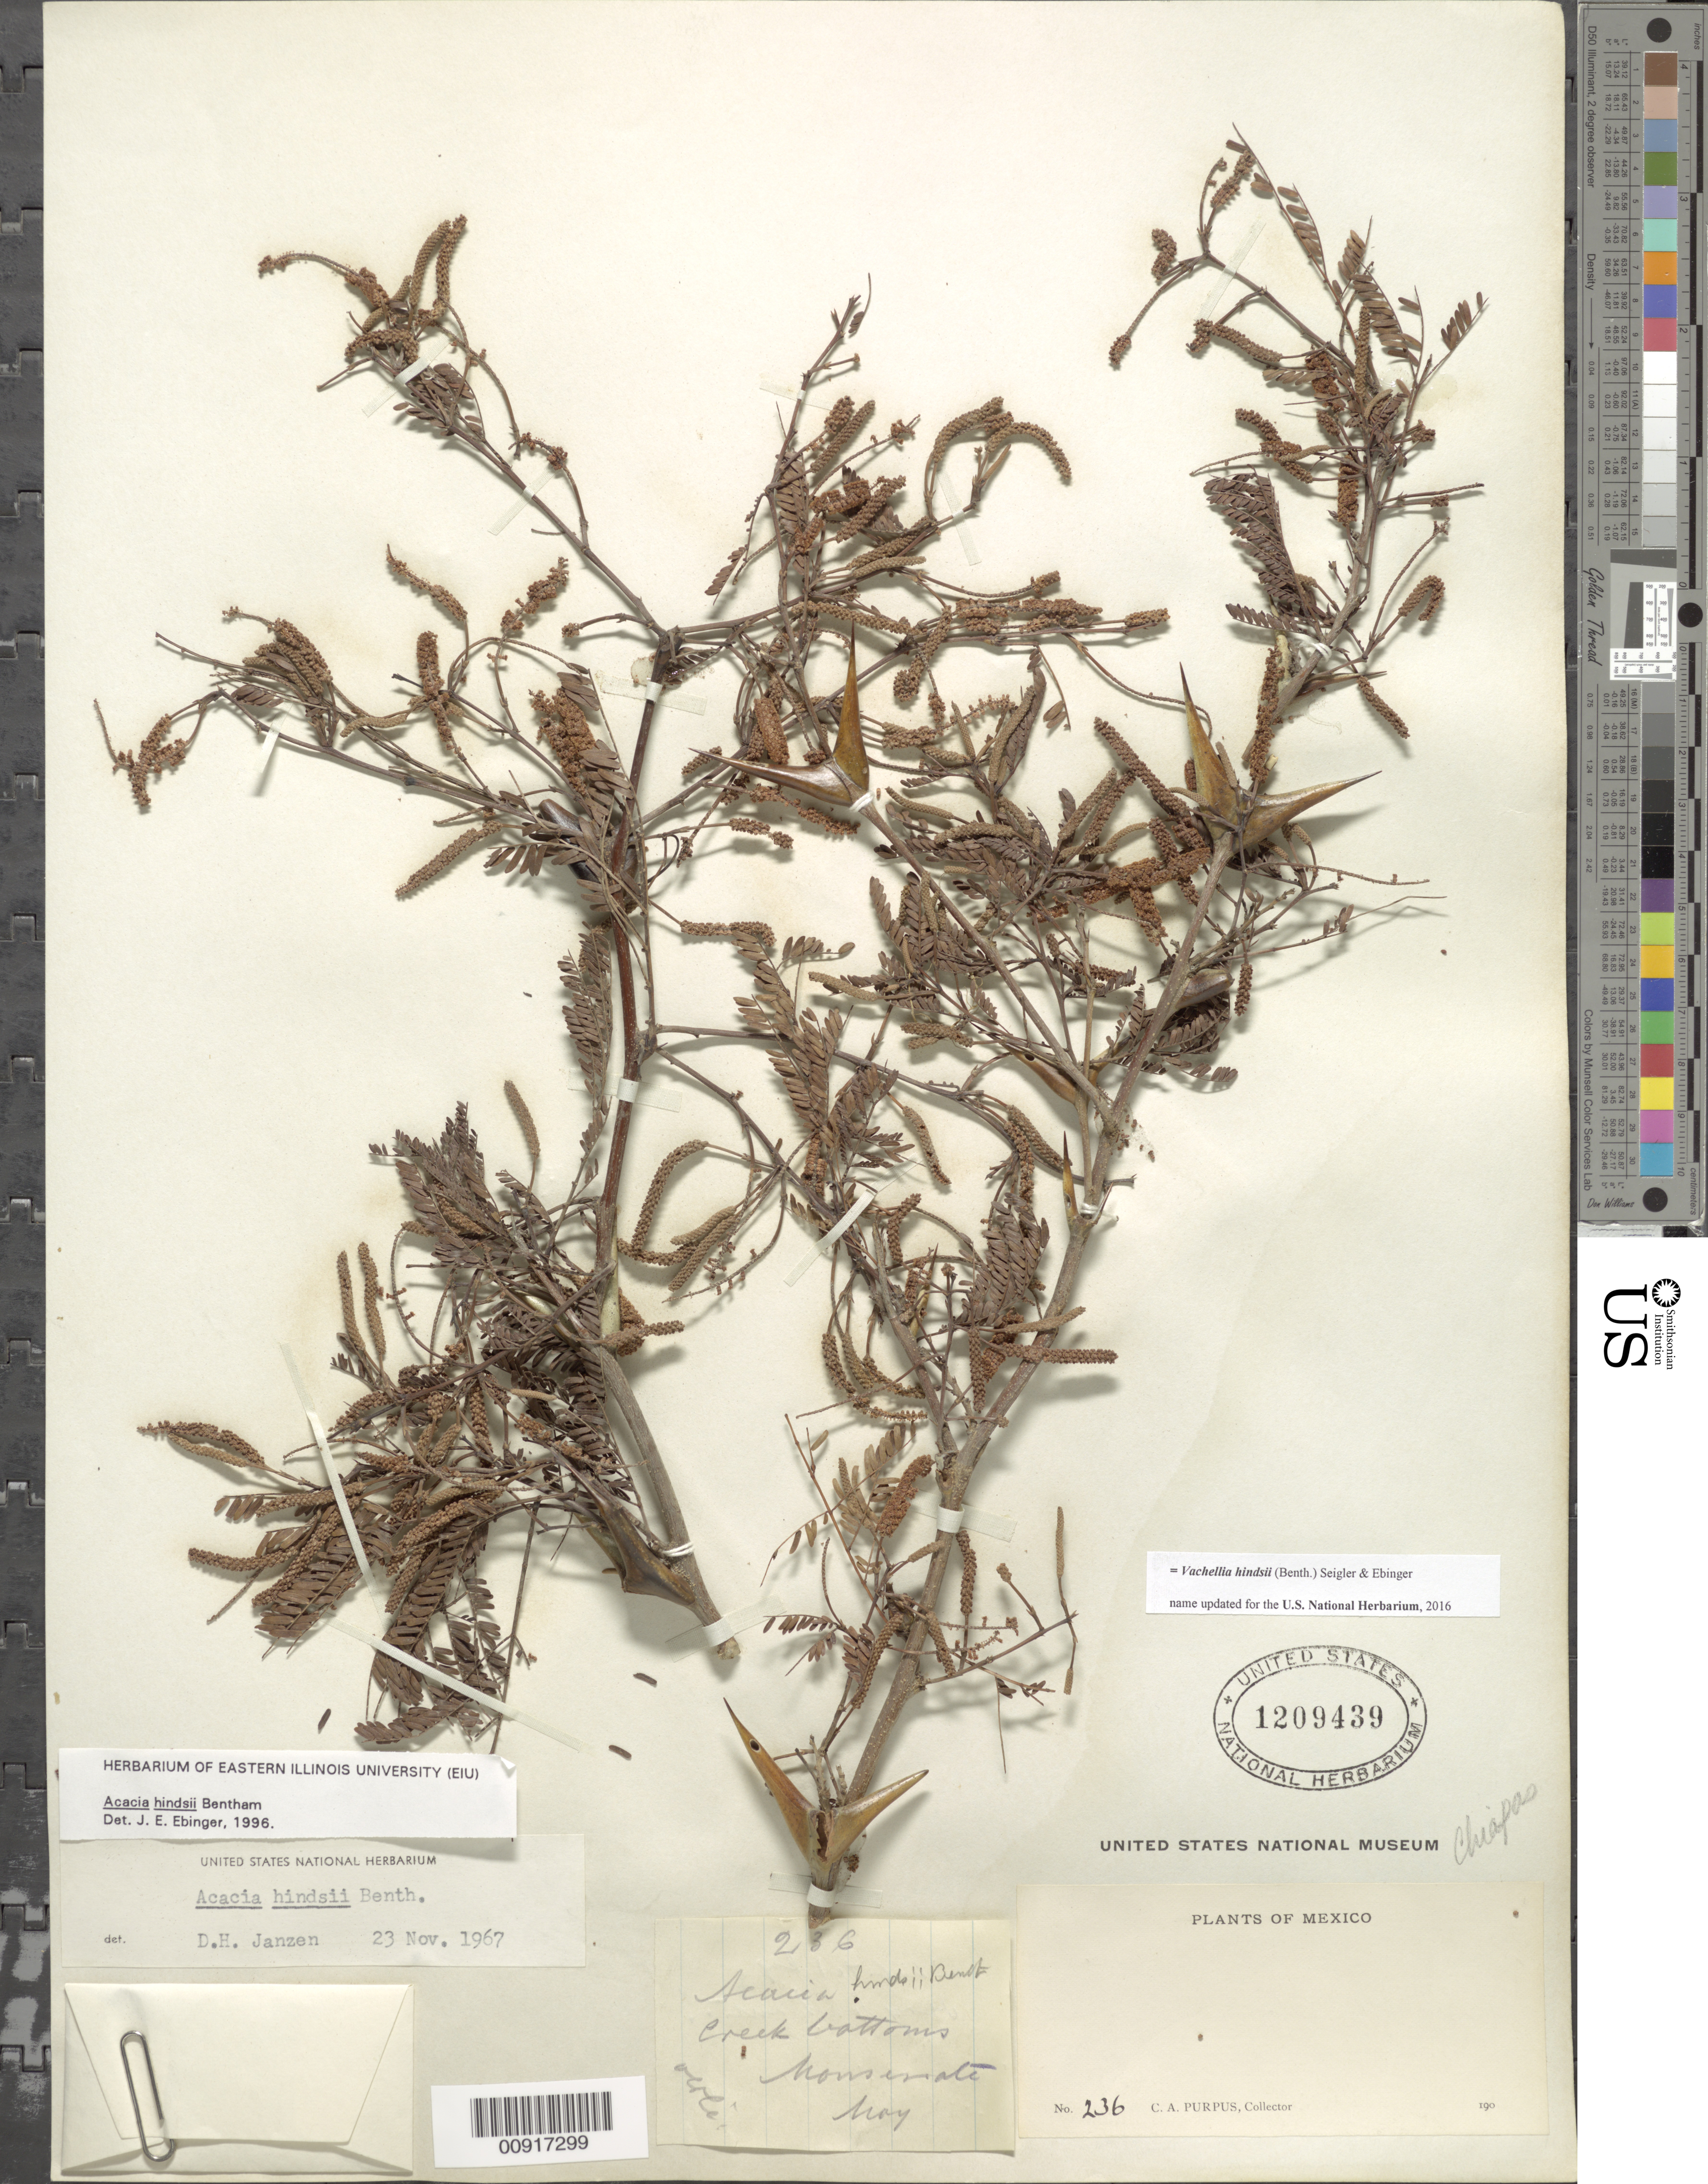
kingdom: Plantae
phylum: Tracheophyta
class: Magnoliopsida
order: Fabales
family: Fabaceae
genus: Vachellia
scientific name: Vachellia hindsii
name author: (Benth.) Seigler & Ebinger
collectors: C. A. Purpus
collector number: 236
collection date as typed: May 1925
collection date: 1925-05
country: Mexico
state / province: Chiapas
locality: Monserrate.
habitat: Creek bottoms.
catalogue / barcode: US 1209439